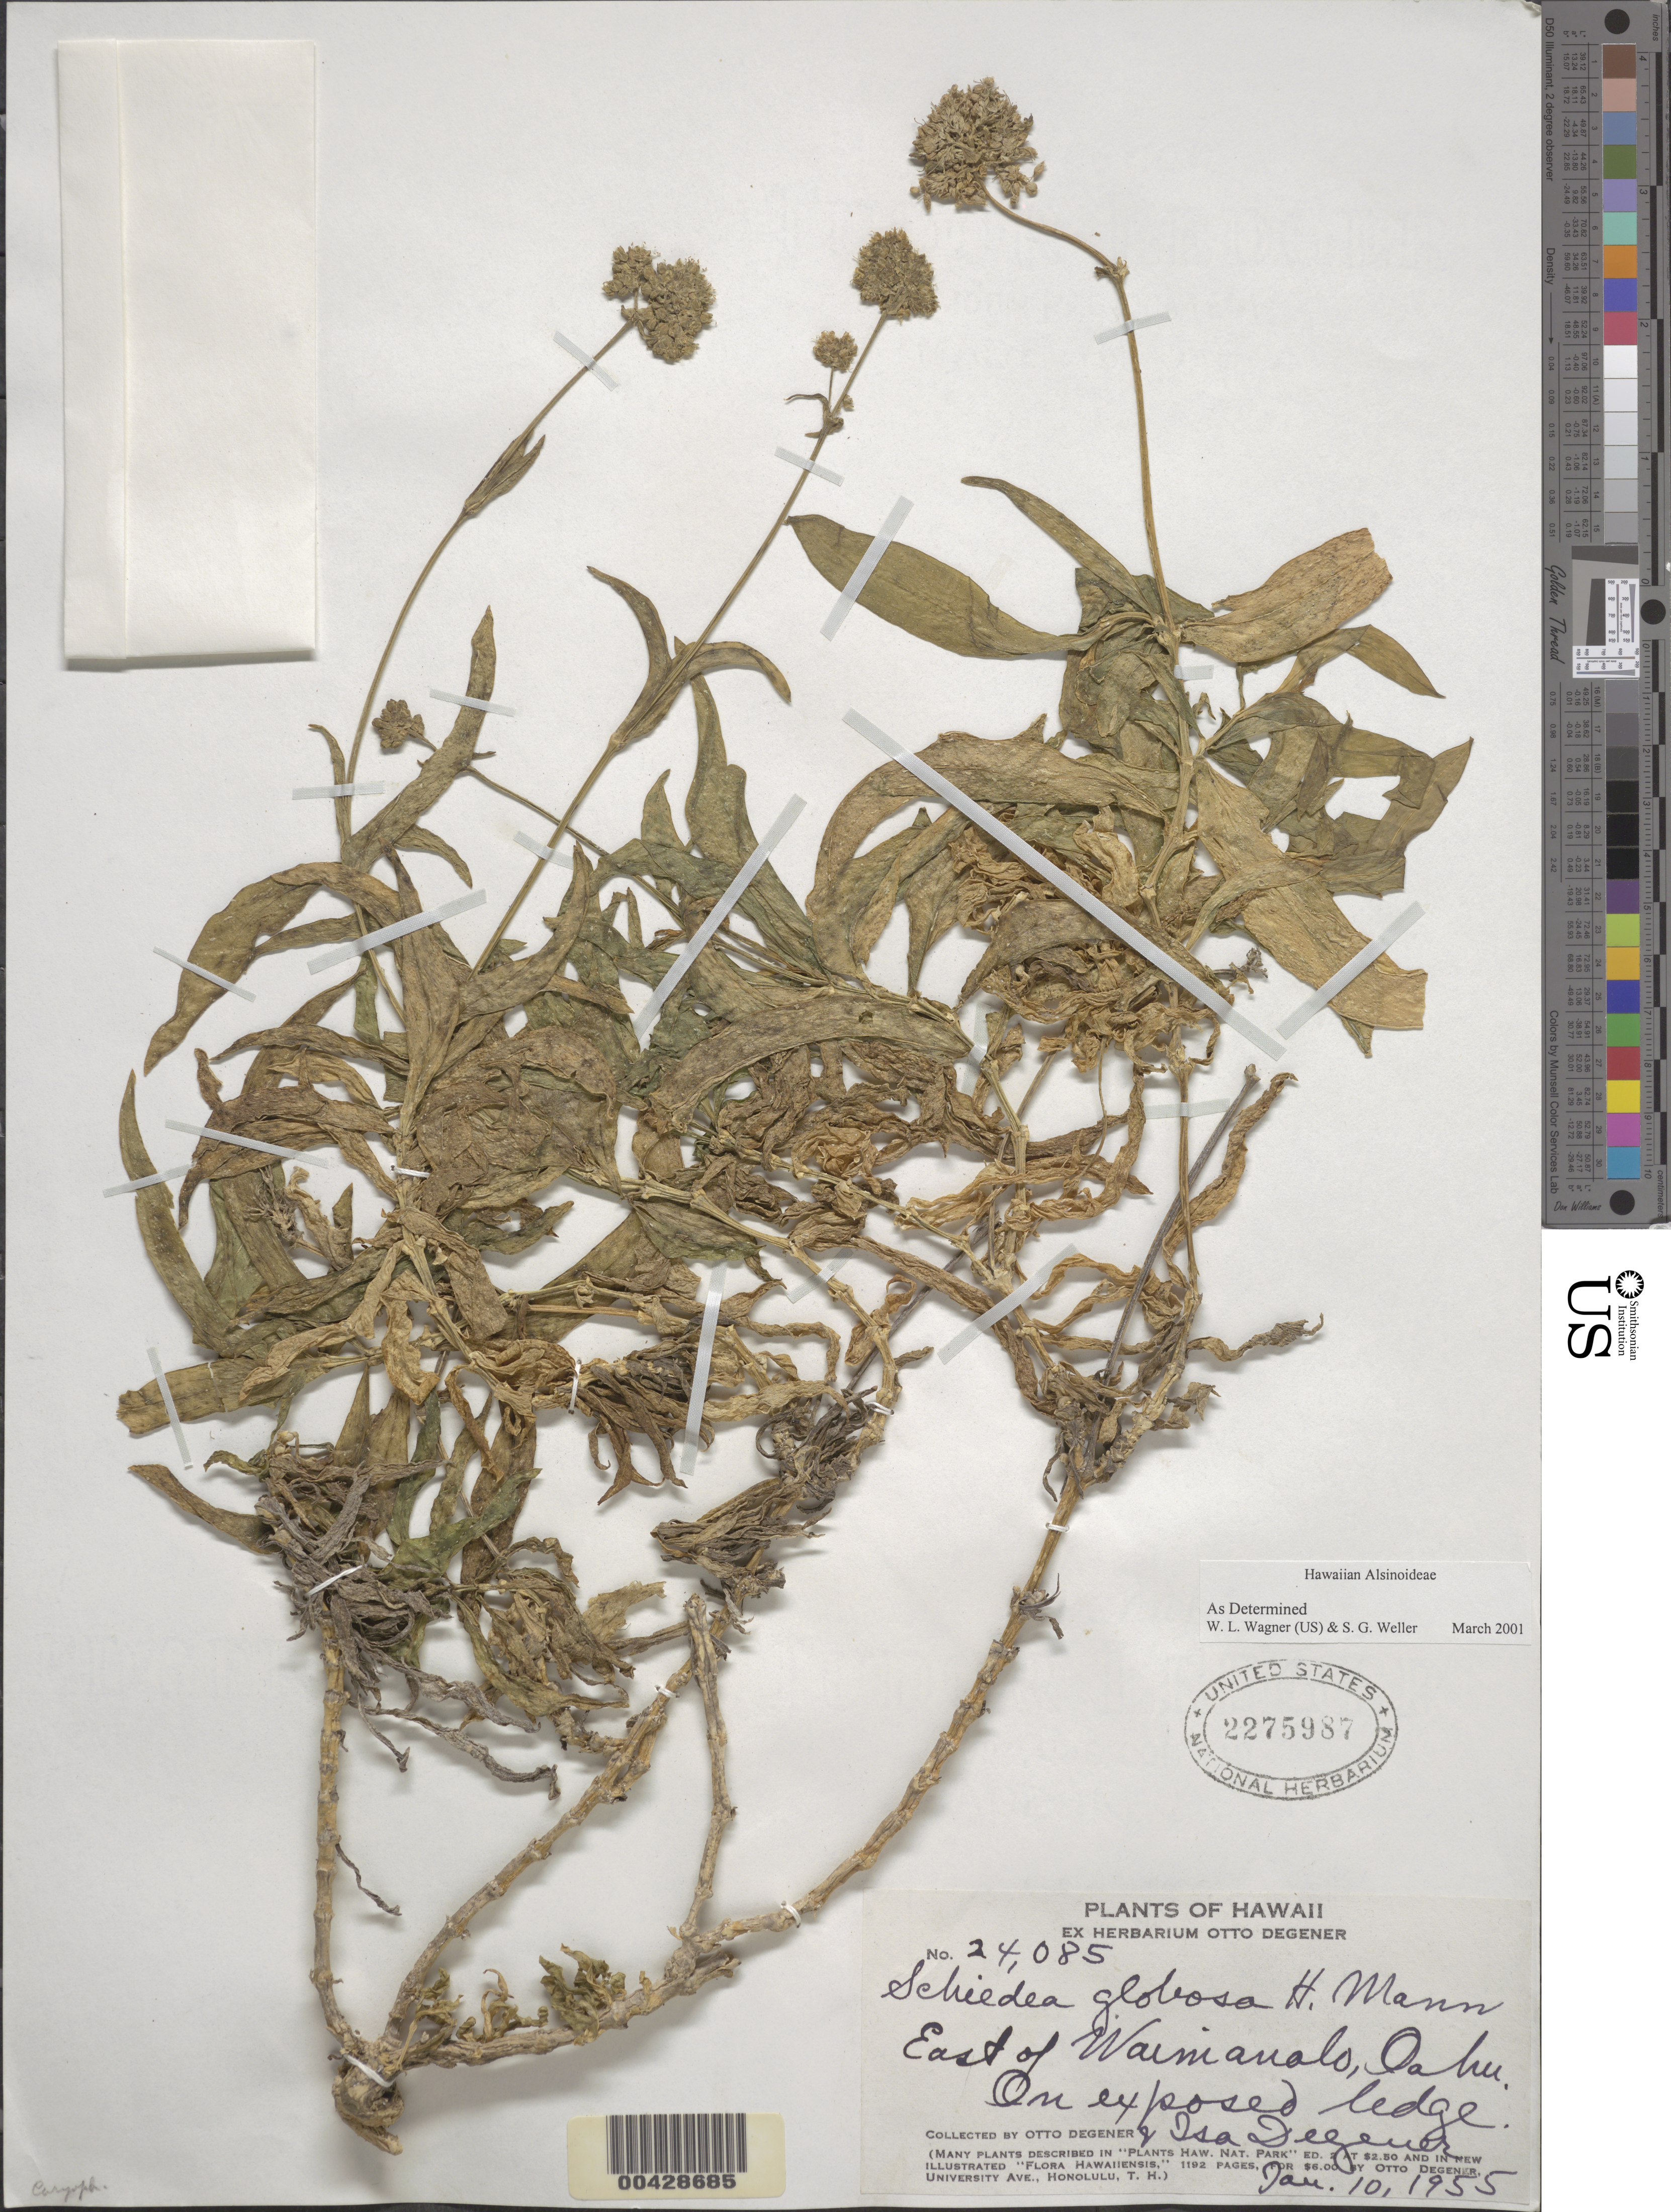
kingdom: Plantae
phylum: Tracheophyta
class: Magnoliopsida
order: Caryophyllales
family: Caryophyllaceae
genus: Schiedea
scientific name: Schiedea globosa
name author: H. Mann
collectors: O. Degener & I. Degener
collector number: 24085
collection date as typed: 10 Jan 1955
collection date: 1955-01-10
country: United States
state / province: Hawaii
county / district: Honolulu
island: Oahu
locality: E of Waimanalo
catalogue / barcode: US 2275987